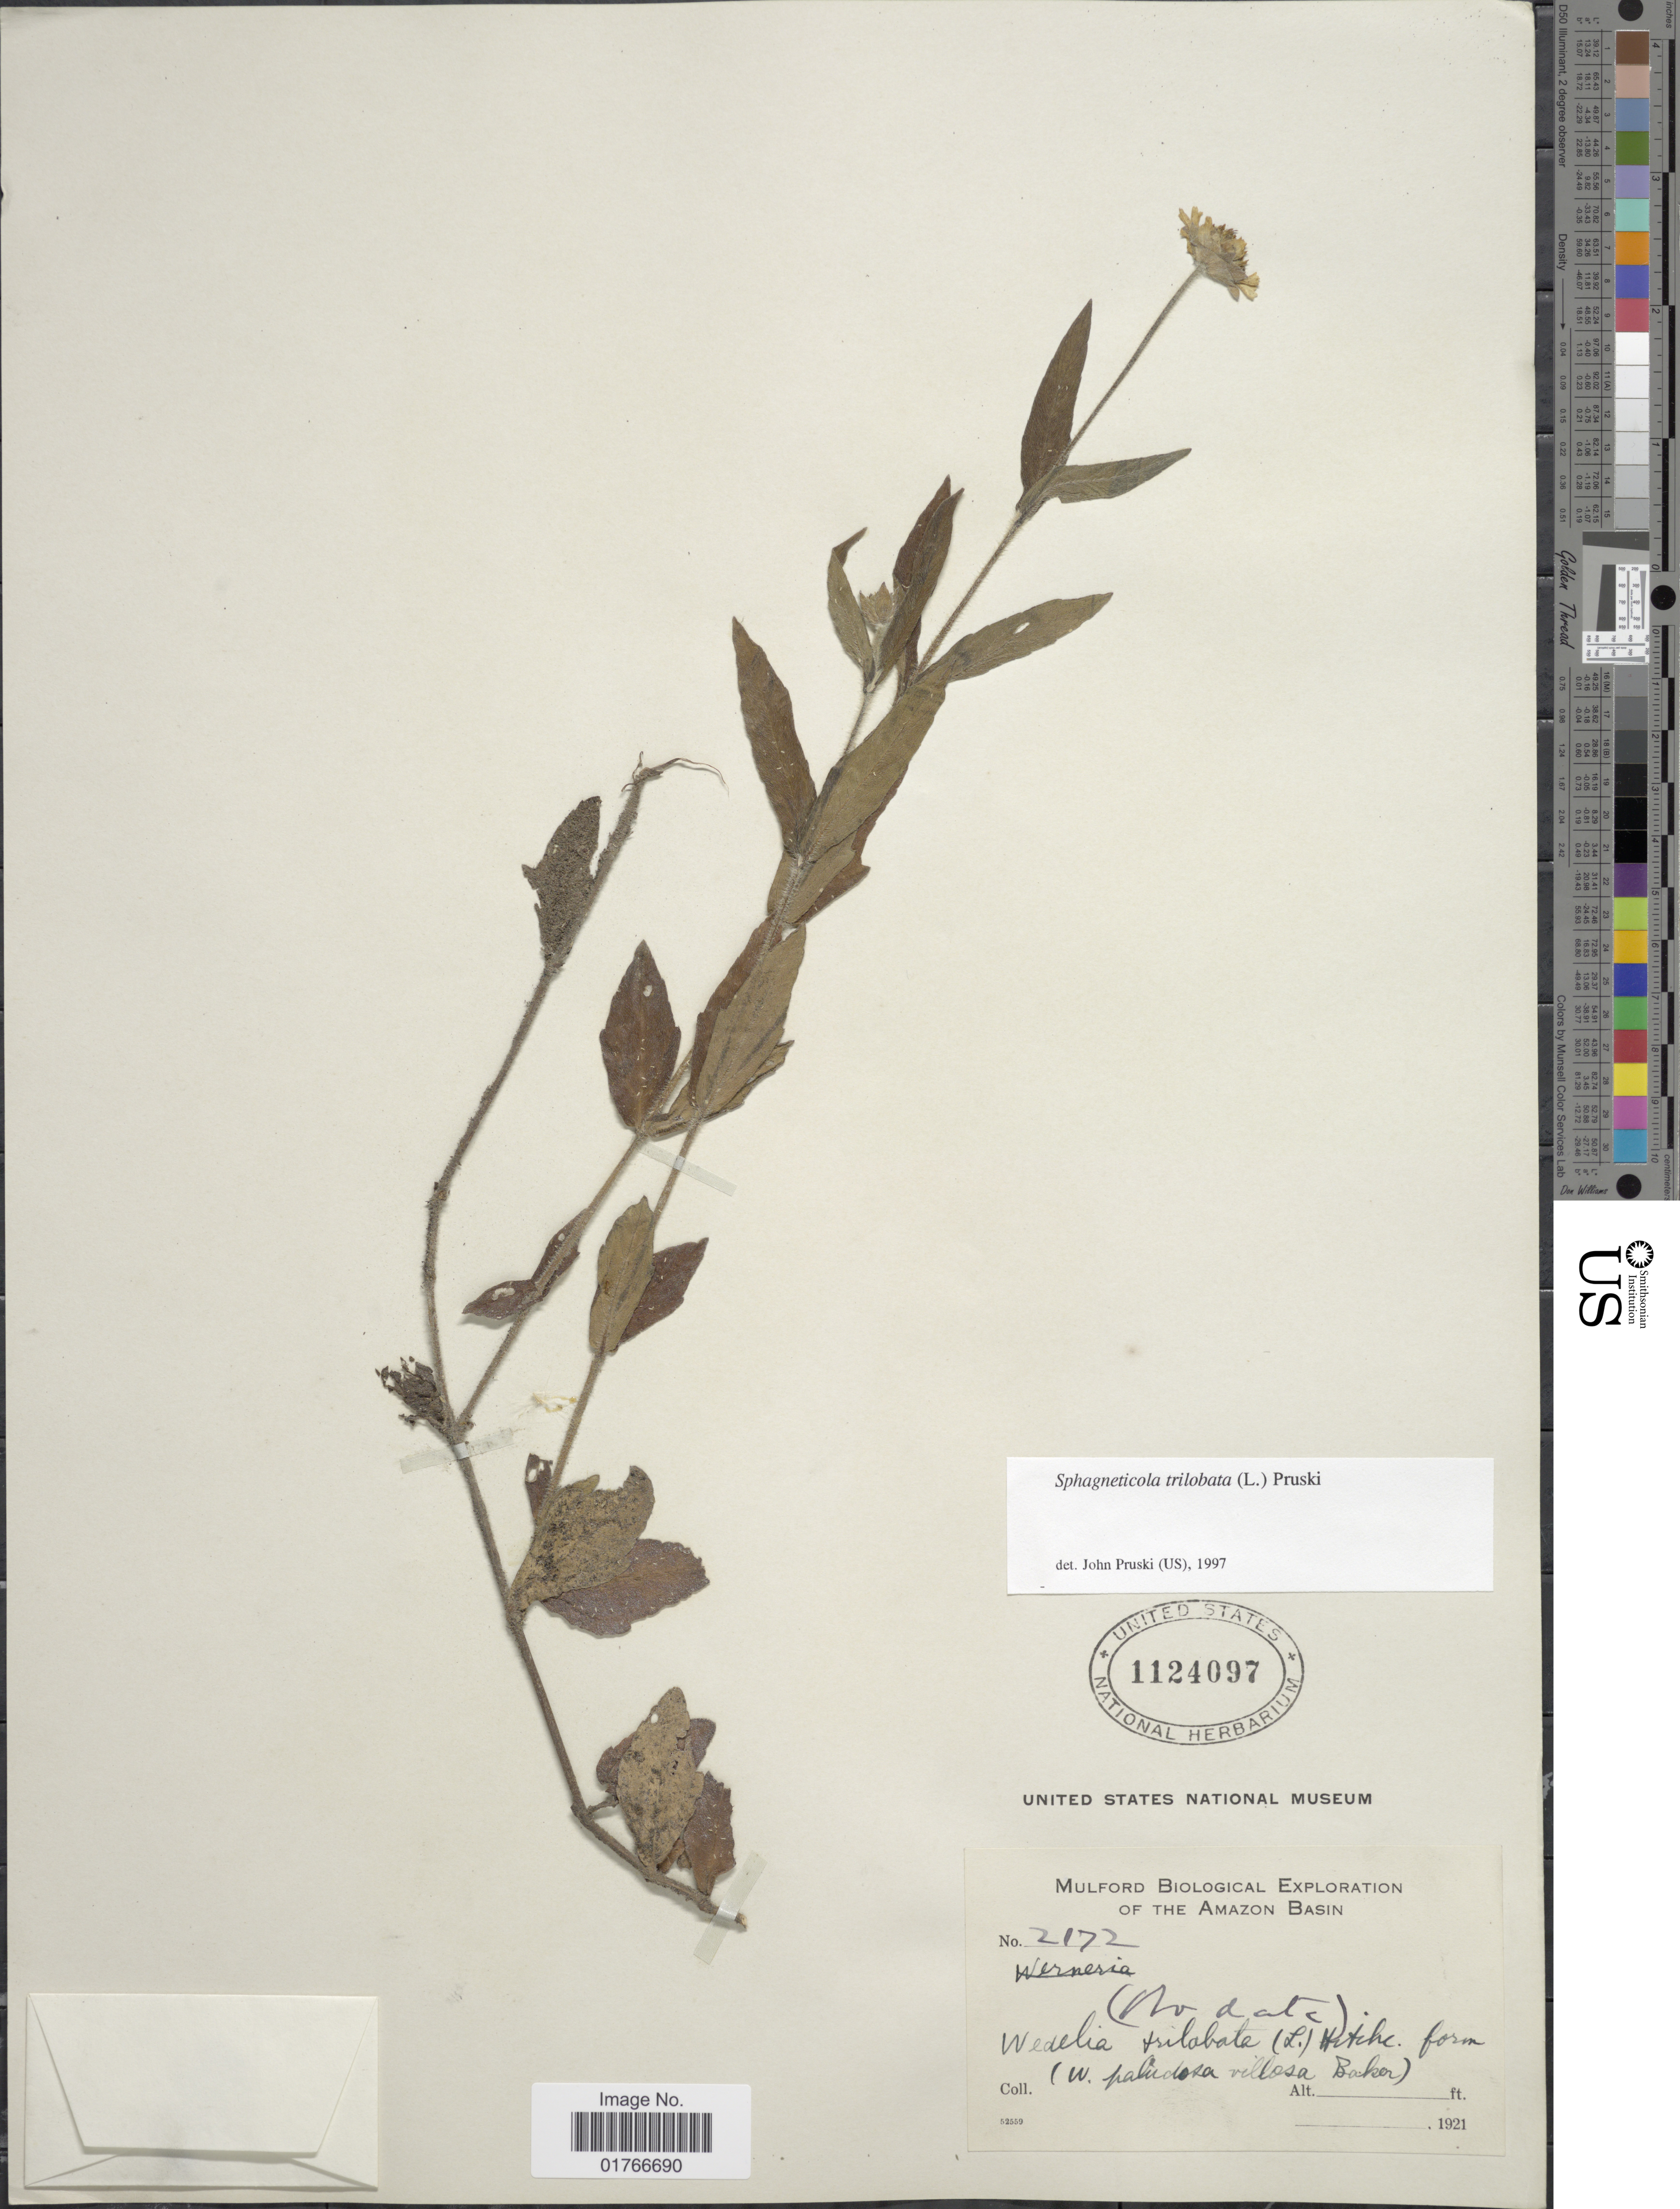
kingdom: Plantae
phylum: Tracheophyta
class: Magnoliopsida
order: Asterales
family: Asteraceae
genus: Sphagneticola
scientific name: Sphagneticola trilobata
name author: (L.) Pruski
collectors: Mulford Biological Exploration of the Amazon Basin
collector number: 2172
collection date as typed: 1921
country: Bolivia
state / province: La Paz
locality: Amazon Basin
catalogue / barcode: US 1124097